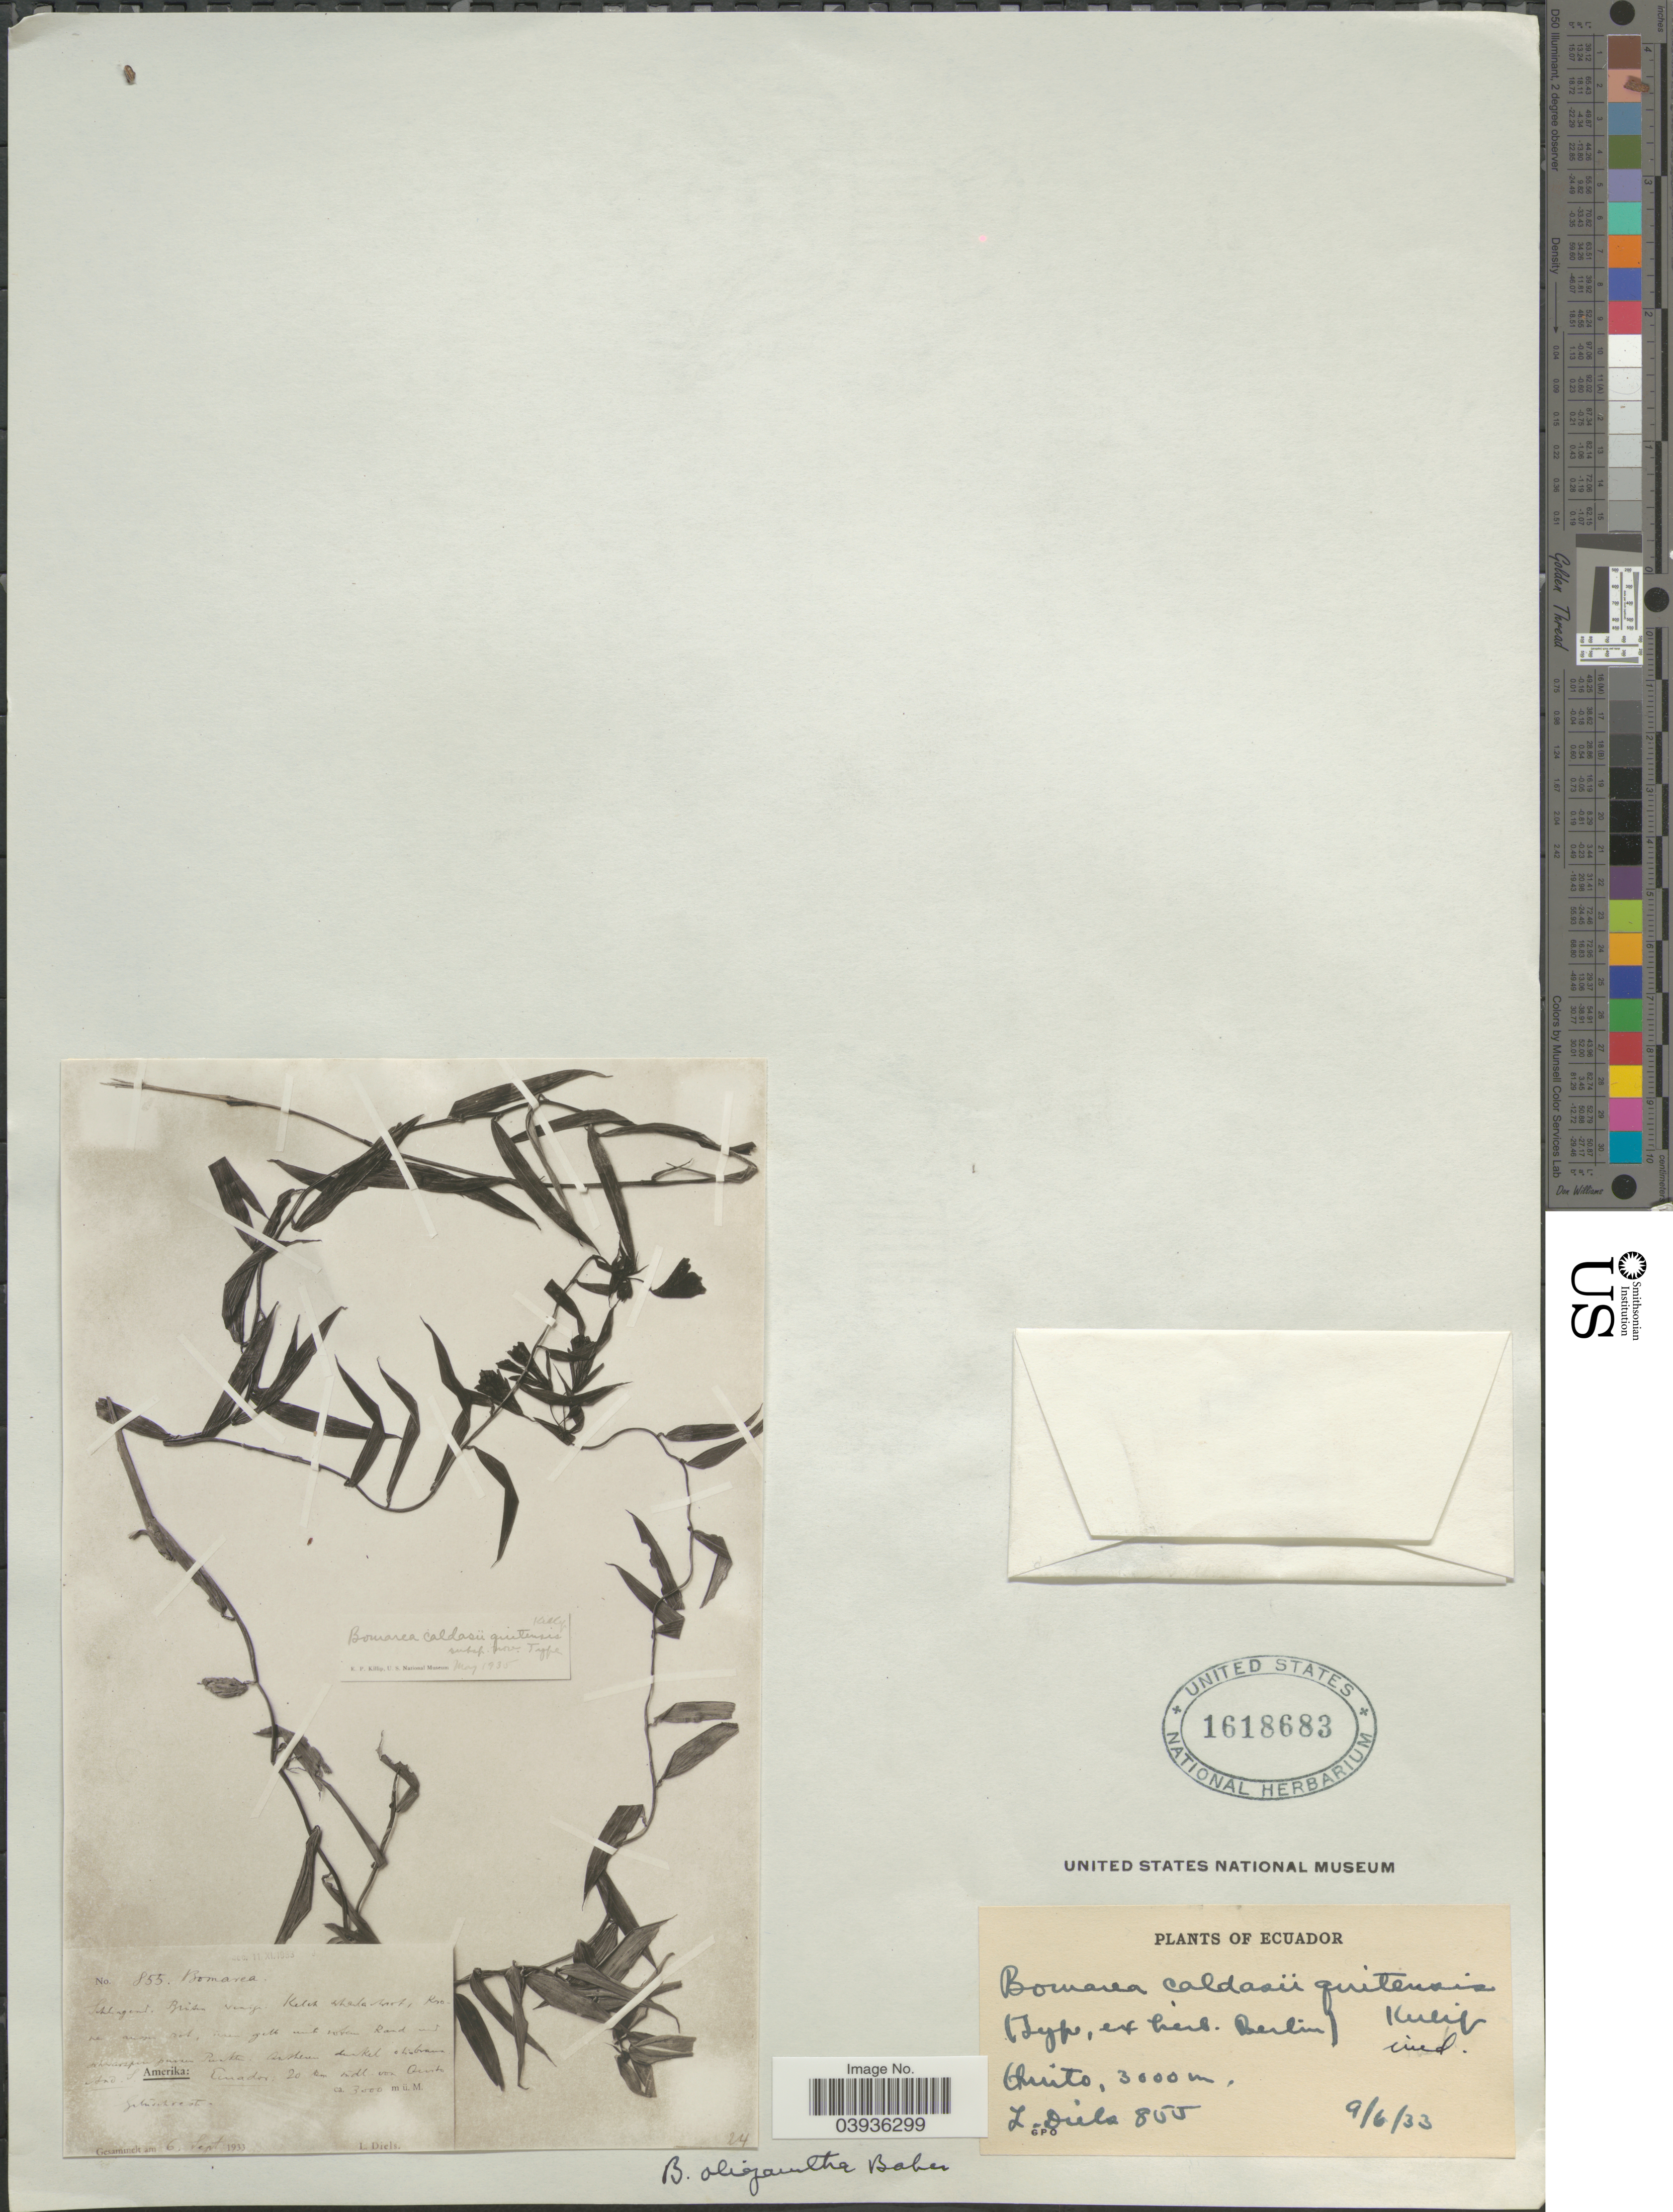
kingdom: Plantae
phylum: Tracheophyta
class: Liliopsida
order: Liliales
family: Alstroemeriaceae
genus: Bomarea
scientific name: Bomarea oligantha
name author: Baker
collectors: L. Diels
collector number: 855*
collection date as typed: Transcribed d/m/y: 9/6/33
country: Ecuador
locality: Quito.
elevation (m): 3000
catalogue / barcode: US 1618683